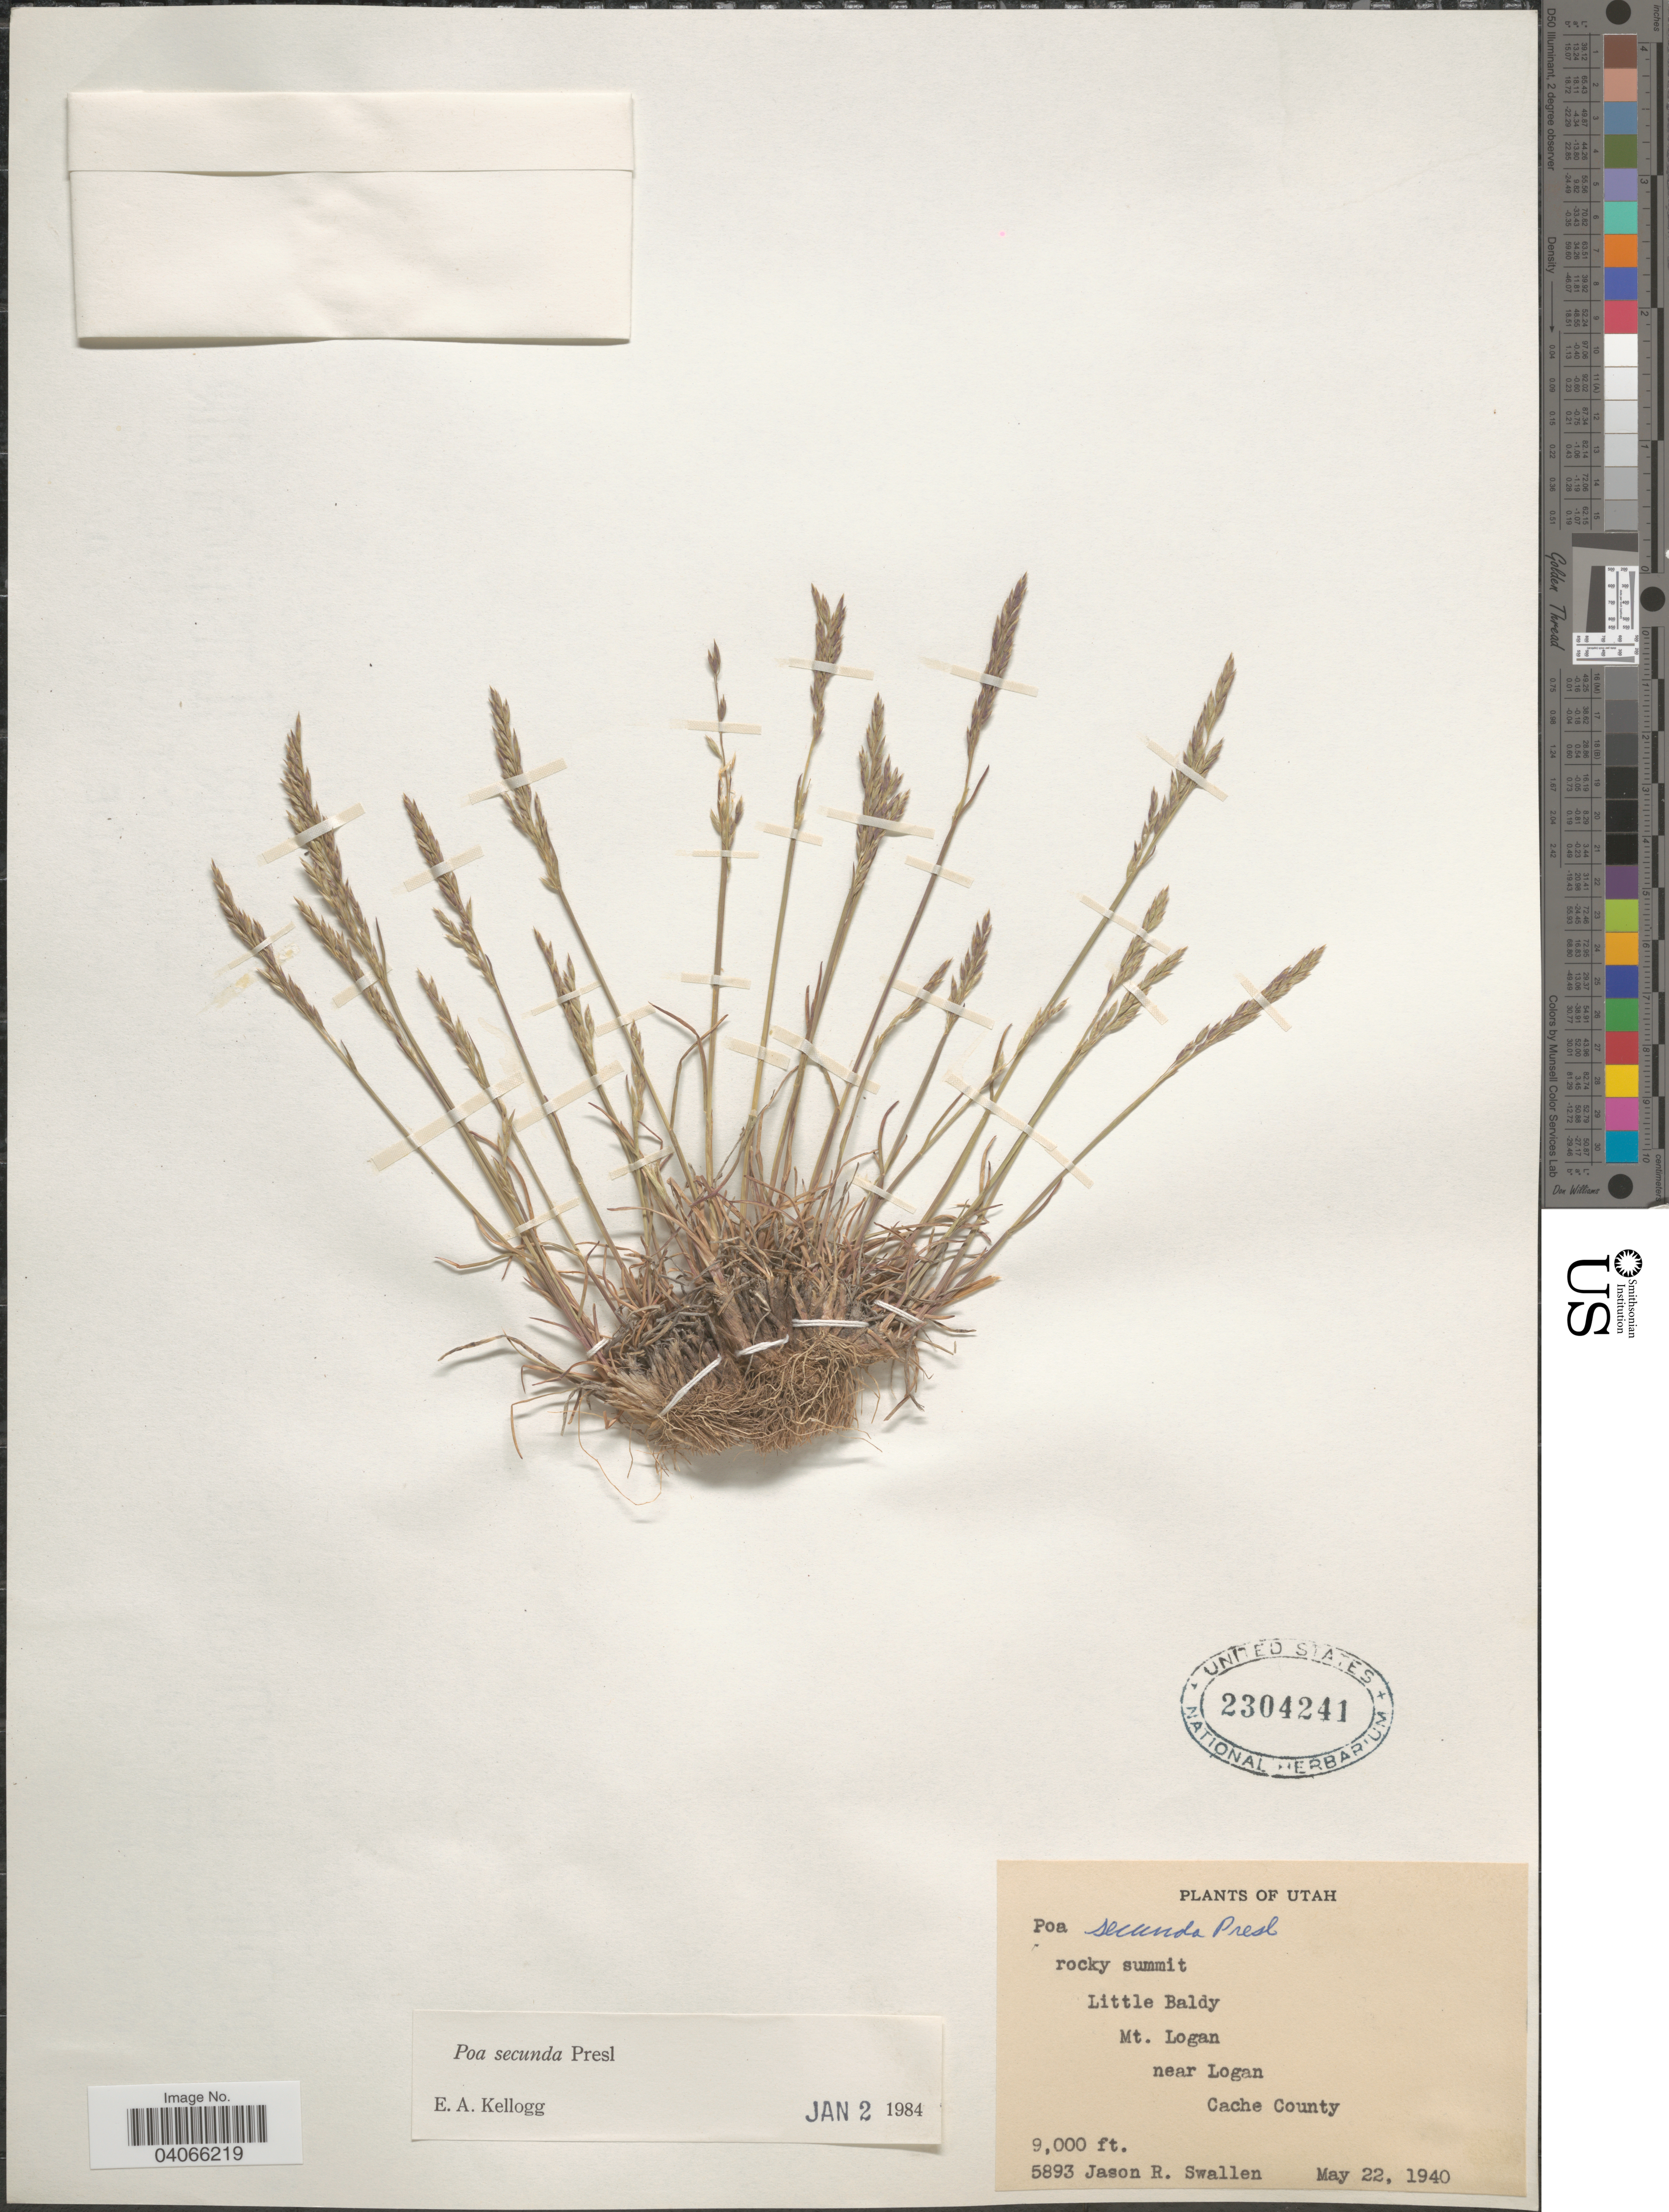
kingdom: Plantae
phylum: Tracheophyta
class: Liliopsida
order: Poales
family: Poaceae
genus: Poa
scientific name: Poa secunda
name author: J. Presl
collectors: J. R. Swallen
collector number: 5893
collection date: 1940-05-22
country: United States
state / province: Utah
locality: Rocky summit Little Baldy. Mt. Logan near Cache County.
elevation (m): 2743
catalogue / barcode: US 2304241